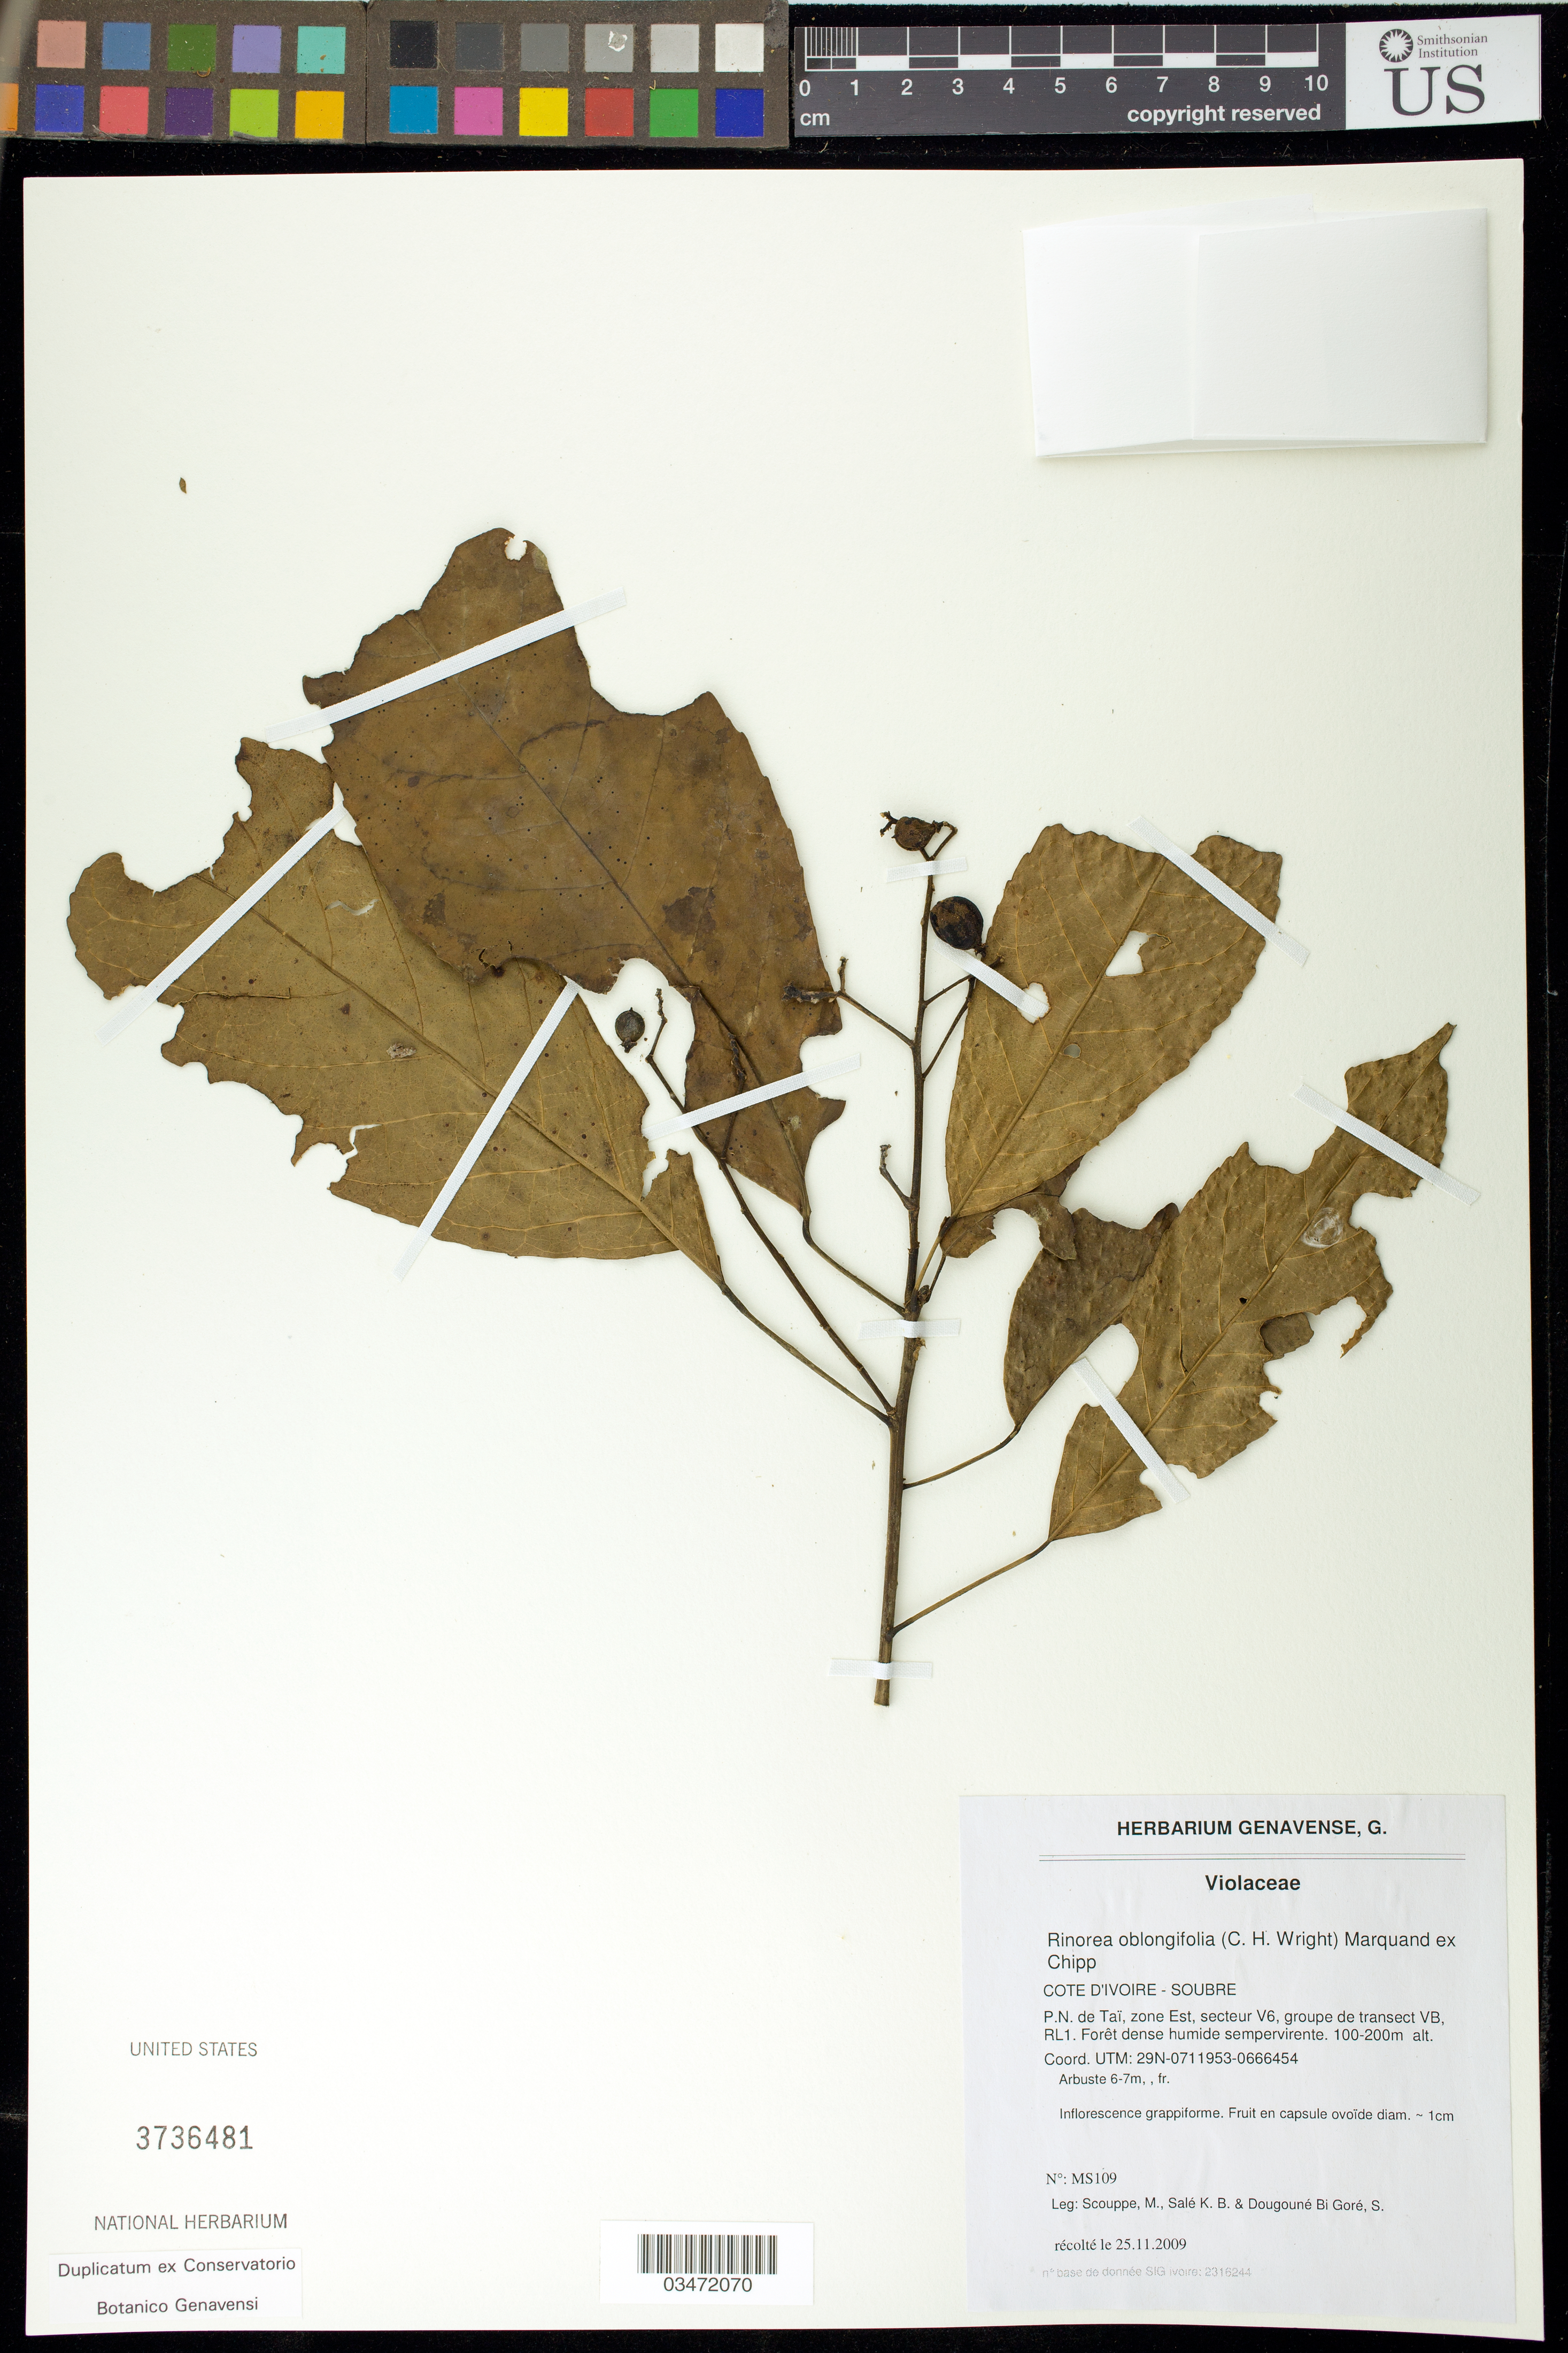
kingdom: Plantae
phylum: Tracheophyta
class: Magnoliopsida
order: Malpighiales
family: Violaceae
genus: Rinorea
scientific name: Rinorea oblongifolia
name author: (C.H. Wright) C. Marquand ex Chipp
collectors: M. Scouppe, K. Sale & S. Dougoné Bi Gore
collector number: MS109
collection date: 2009-11-25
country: Ivory Coast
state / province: Bas-Sassandra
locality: Soubre. P.N. de Taï, zone Est, secteur V6, groupe de transect VB, RL1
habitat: Forêt dense humide sempervirente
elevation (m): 100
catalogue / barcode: US 3736481